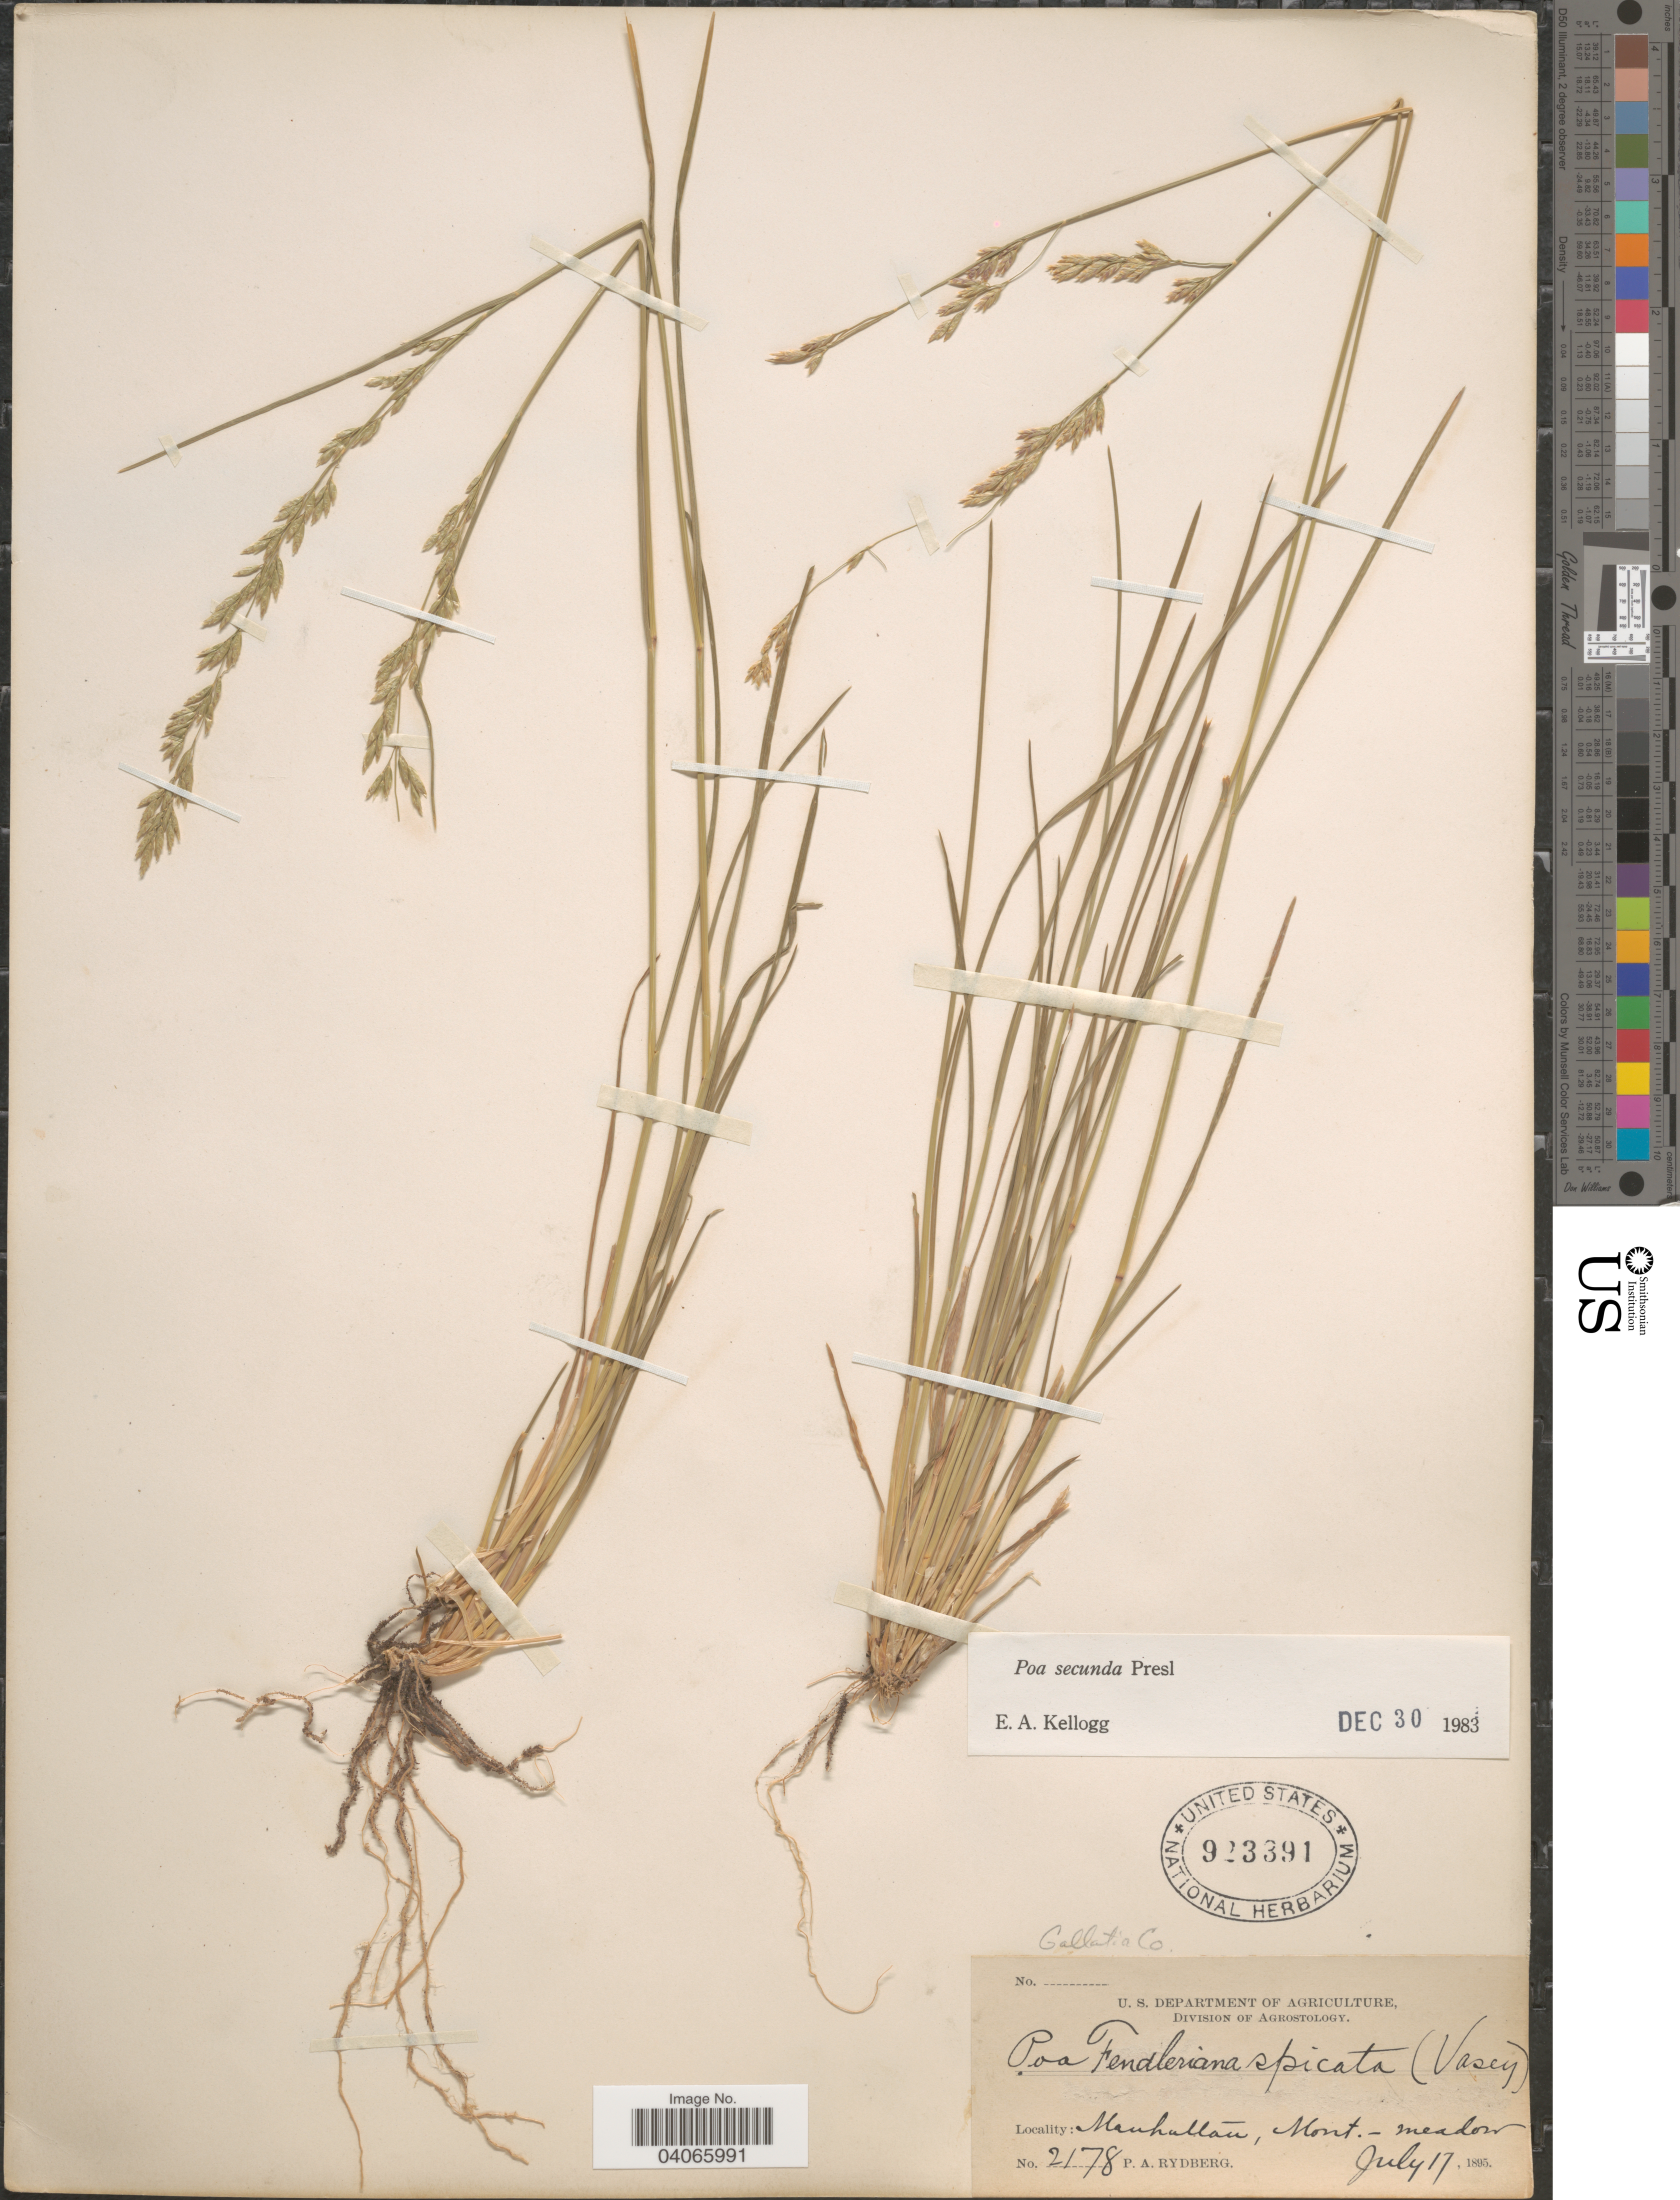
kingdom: Plantae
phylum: Tracheophyta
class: Liliopsida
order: Poales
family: Poaceae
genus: Poa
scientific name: Poa secunda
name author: J. Presl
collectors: P. A. Rydberg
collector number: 2178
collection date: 1895-07-17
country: United States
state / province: Montana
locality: Gallatin Co. Manhattan.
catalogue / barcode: US 923391